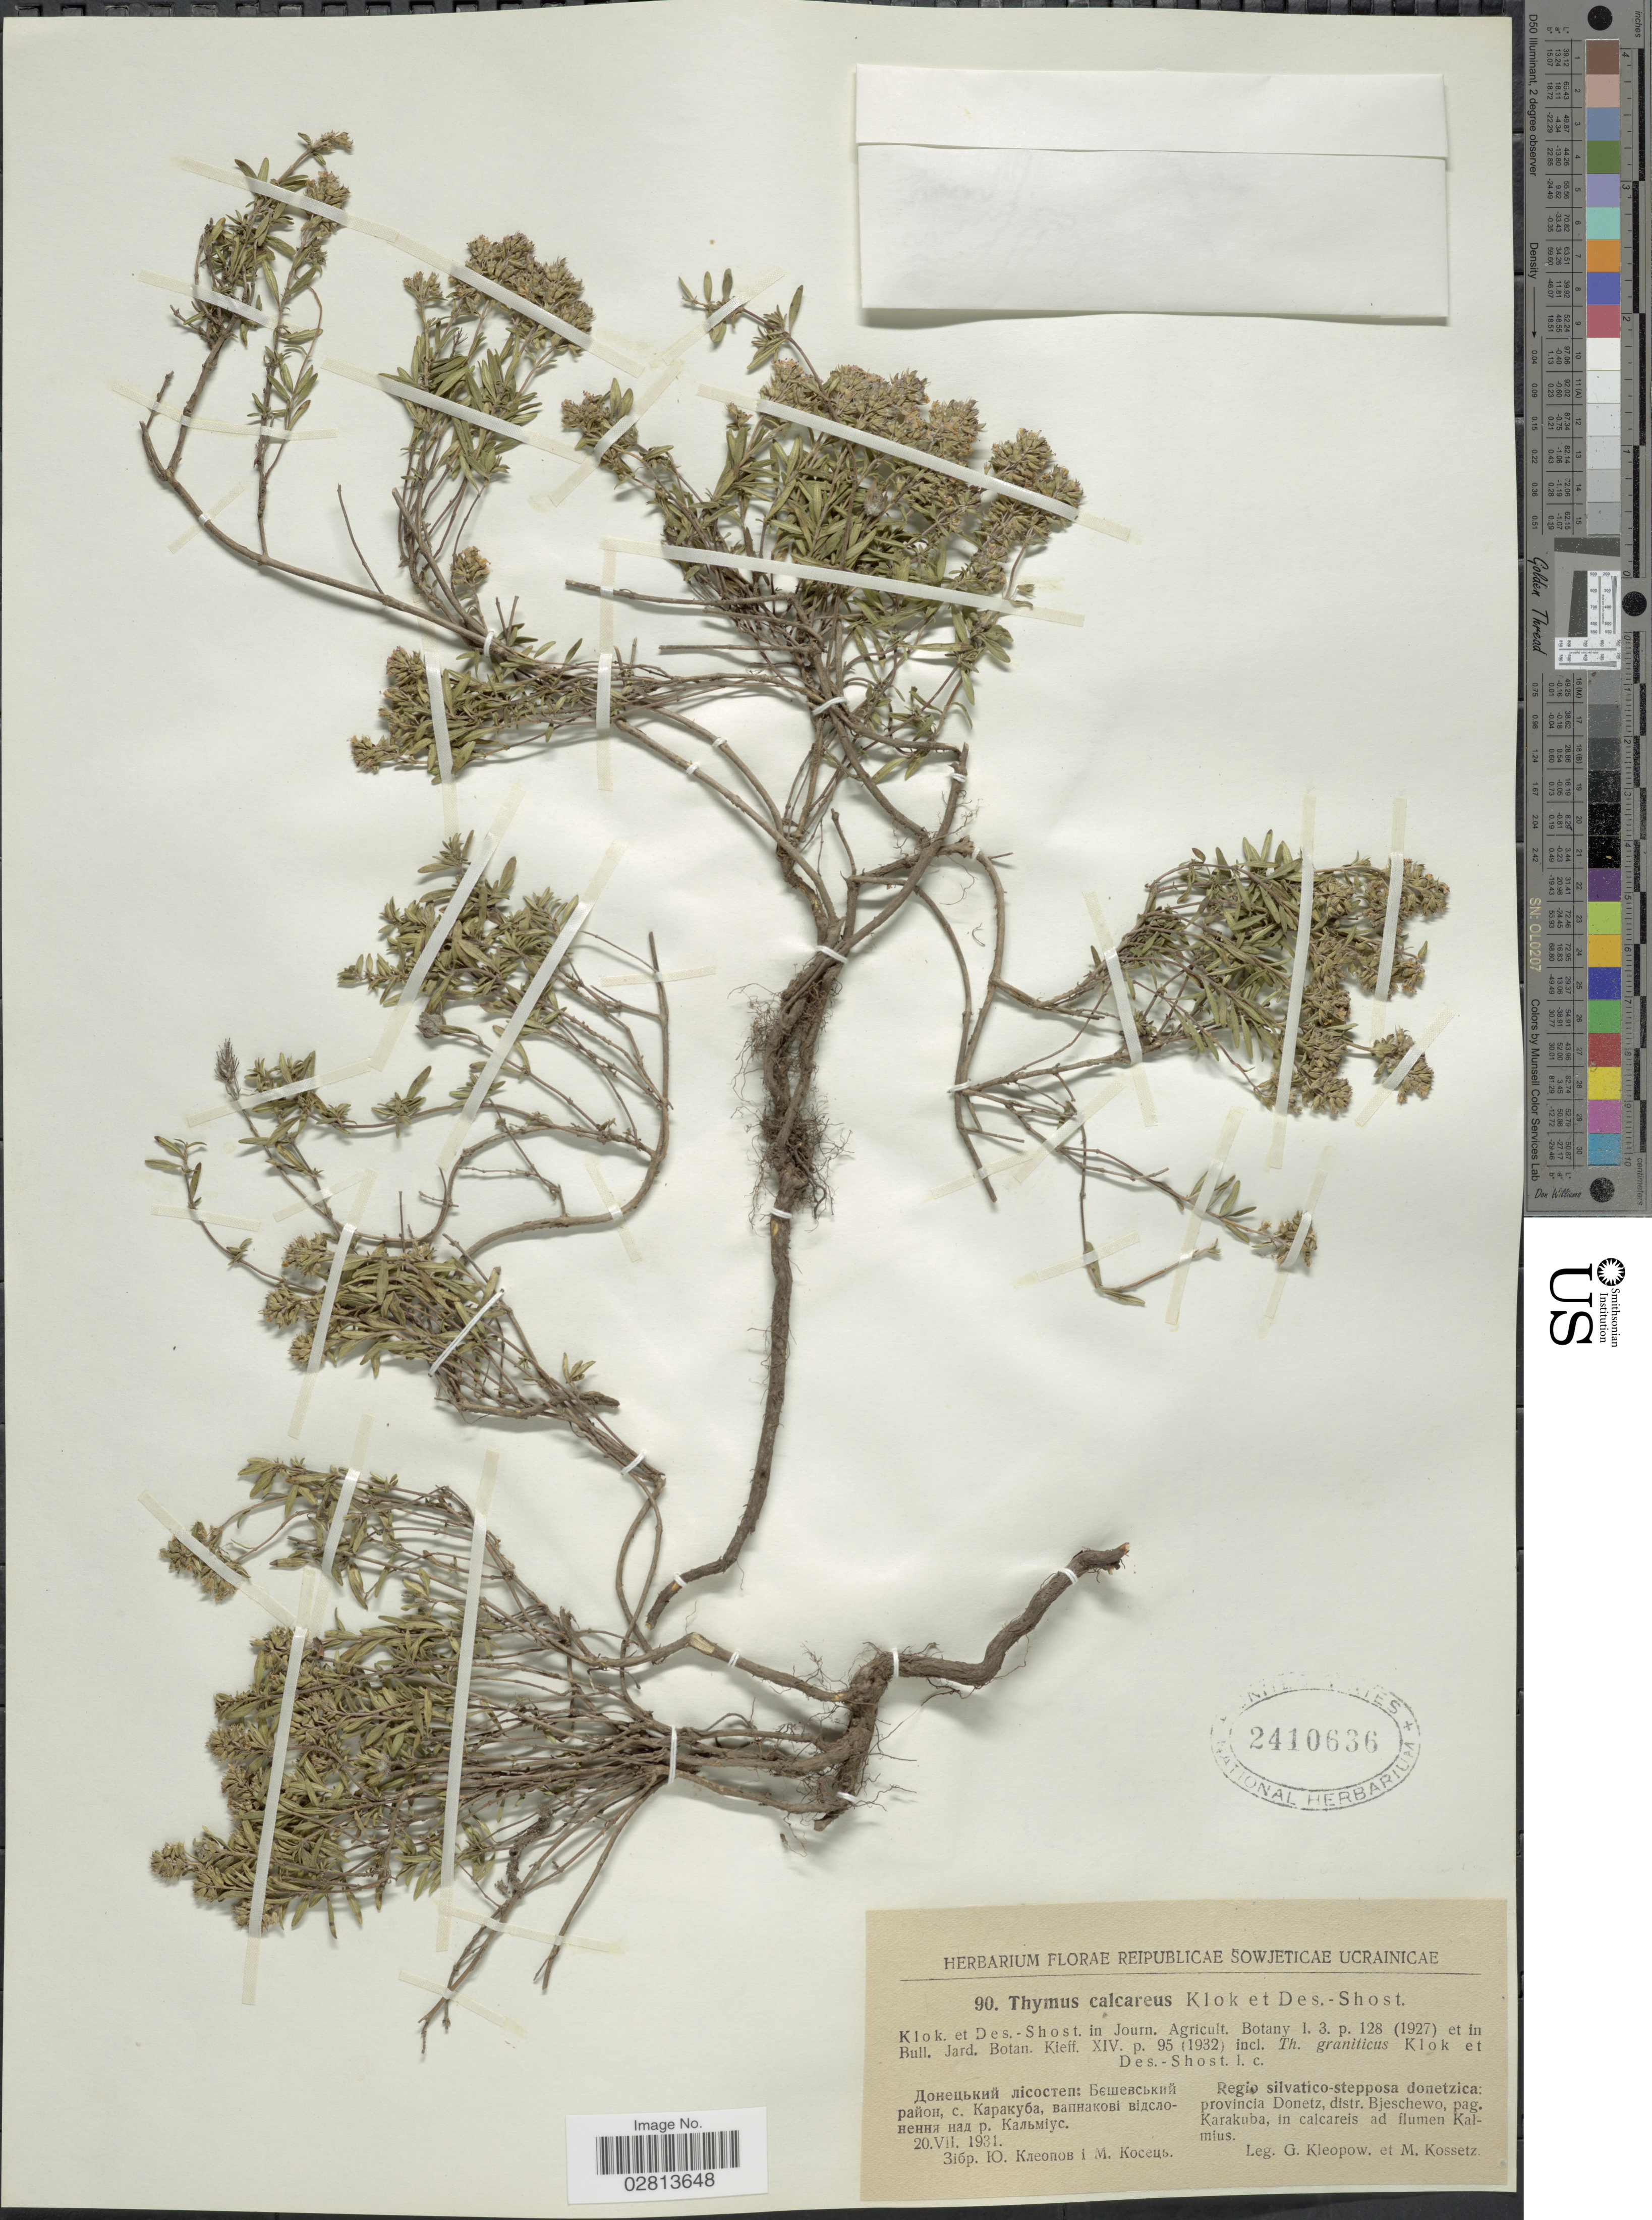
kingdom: Plantae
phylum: Tracheophyta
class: Magnoliopsida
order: Lamiales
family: Lamiaceae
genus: Thymus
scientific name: Thymus calcareus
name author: Klokov & Des.-Shost.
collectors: G. Kleopow & M. Kossetz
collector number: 90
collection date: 1931-07-20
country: Ukraine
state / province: Donets'k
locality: Regio silvatico-stepposa donetzica: provincia Donetz, distr. Bjeschewo, pag. Karakuba, in calcareis ad flumen Kalmius.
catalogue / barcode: US 2410636